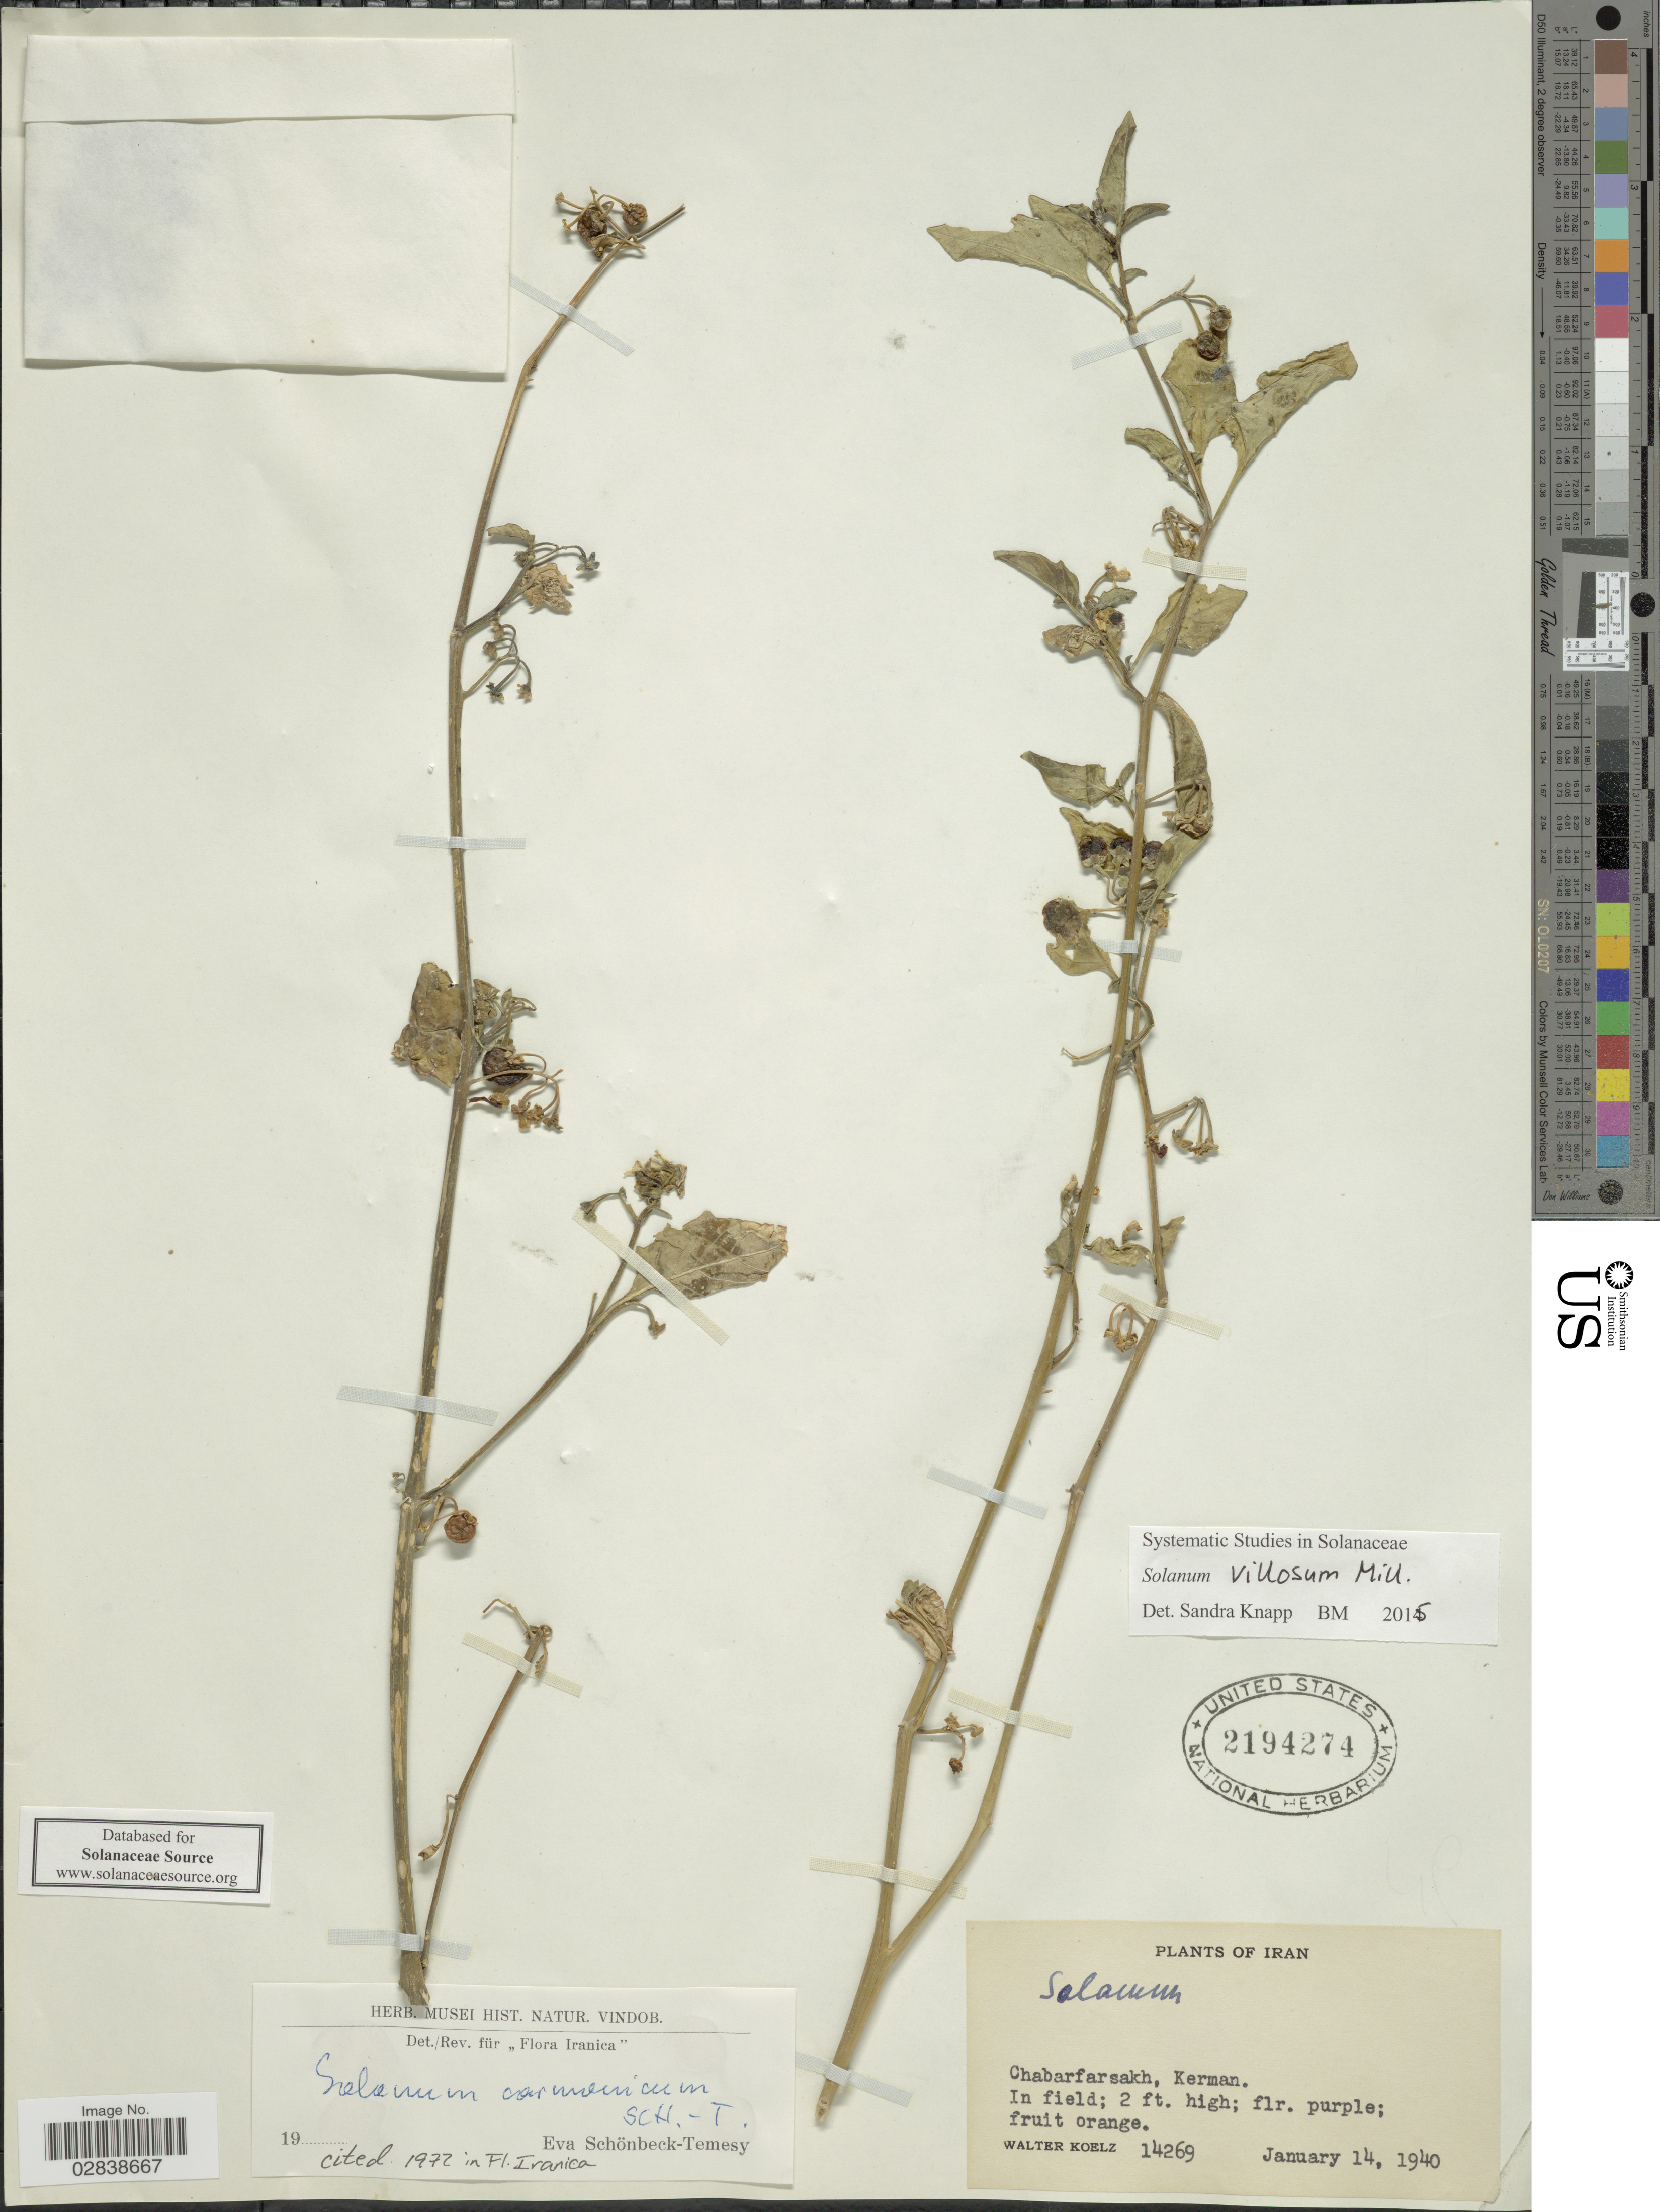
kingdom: Plantae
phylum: Tracheophyta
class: Magnoliopsida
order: Solanales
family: Solanaceae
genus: Solanum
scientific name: Solanum villosum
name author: Mill.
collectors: W. N. Koelz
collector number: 14269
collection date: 1940-01-14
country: Iran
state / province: Kerman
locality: Chabarfarsakh, Kerman.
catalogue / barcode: US 2194274